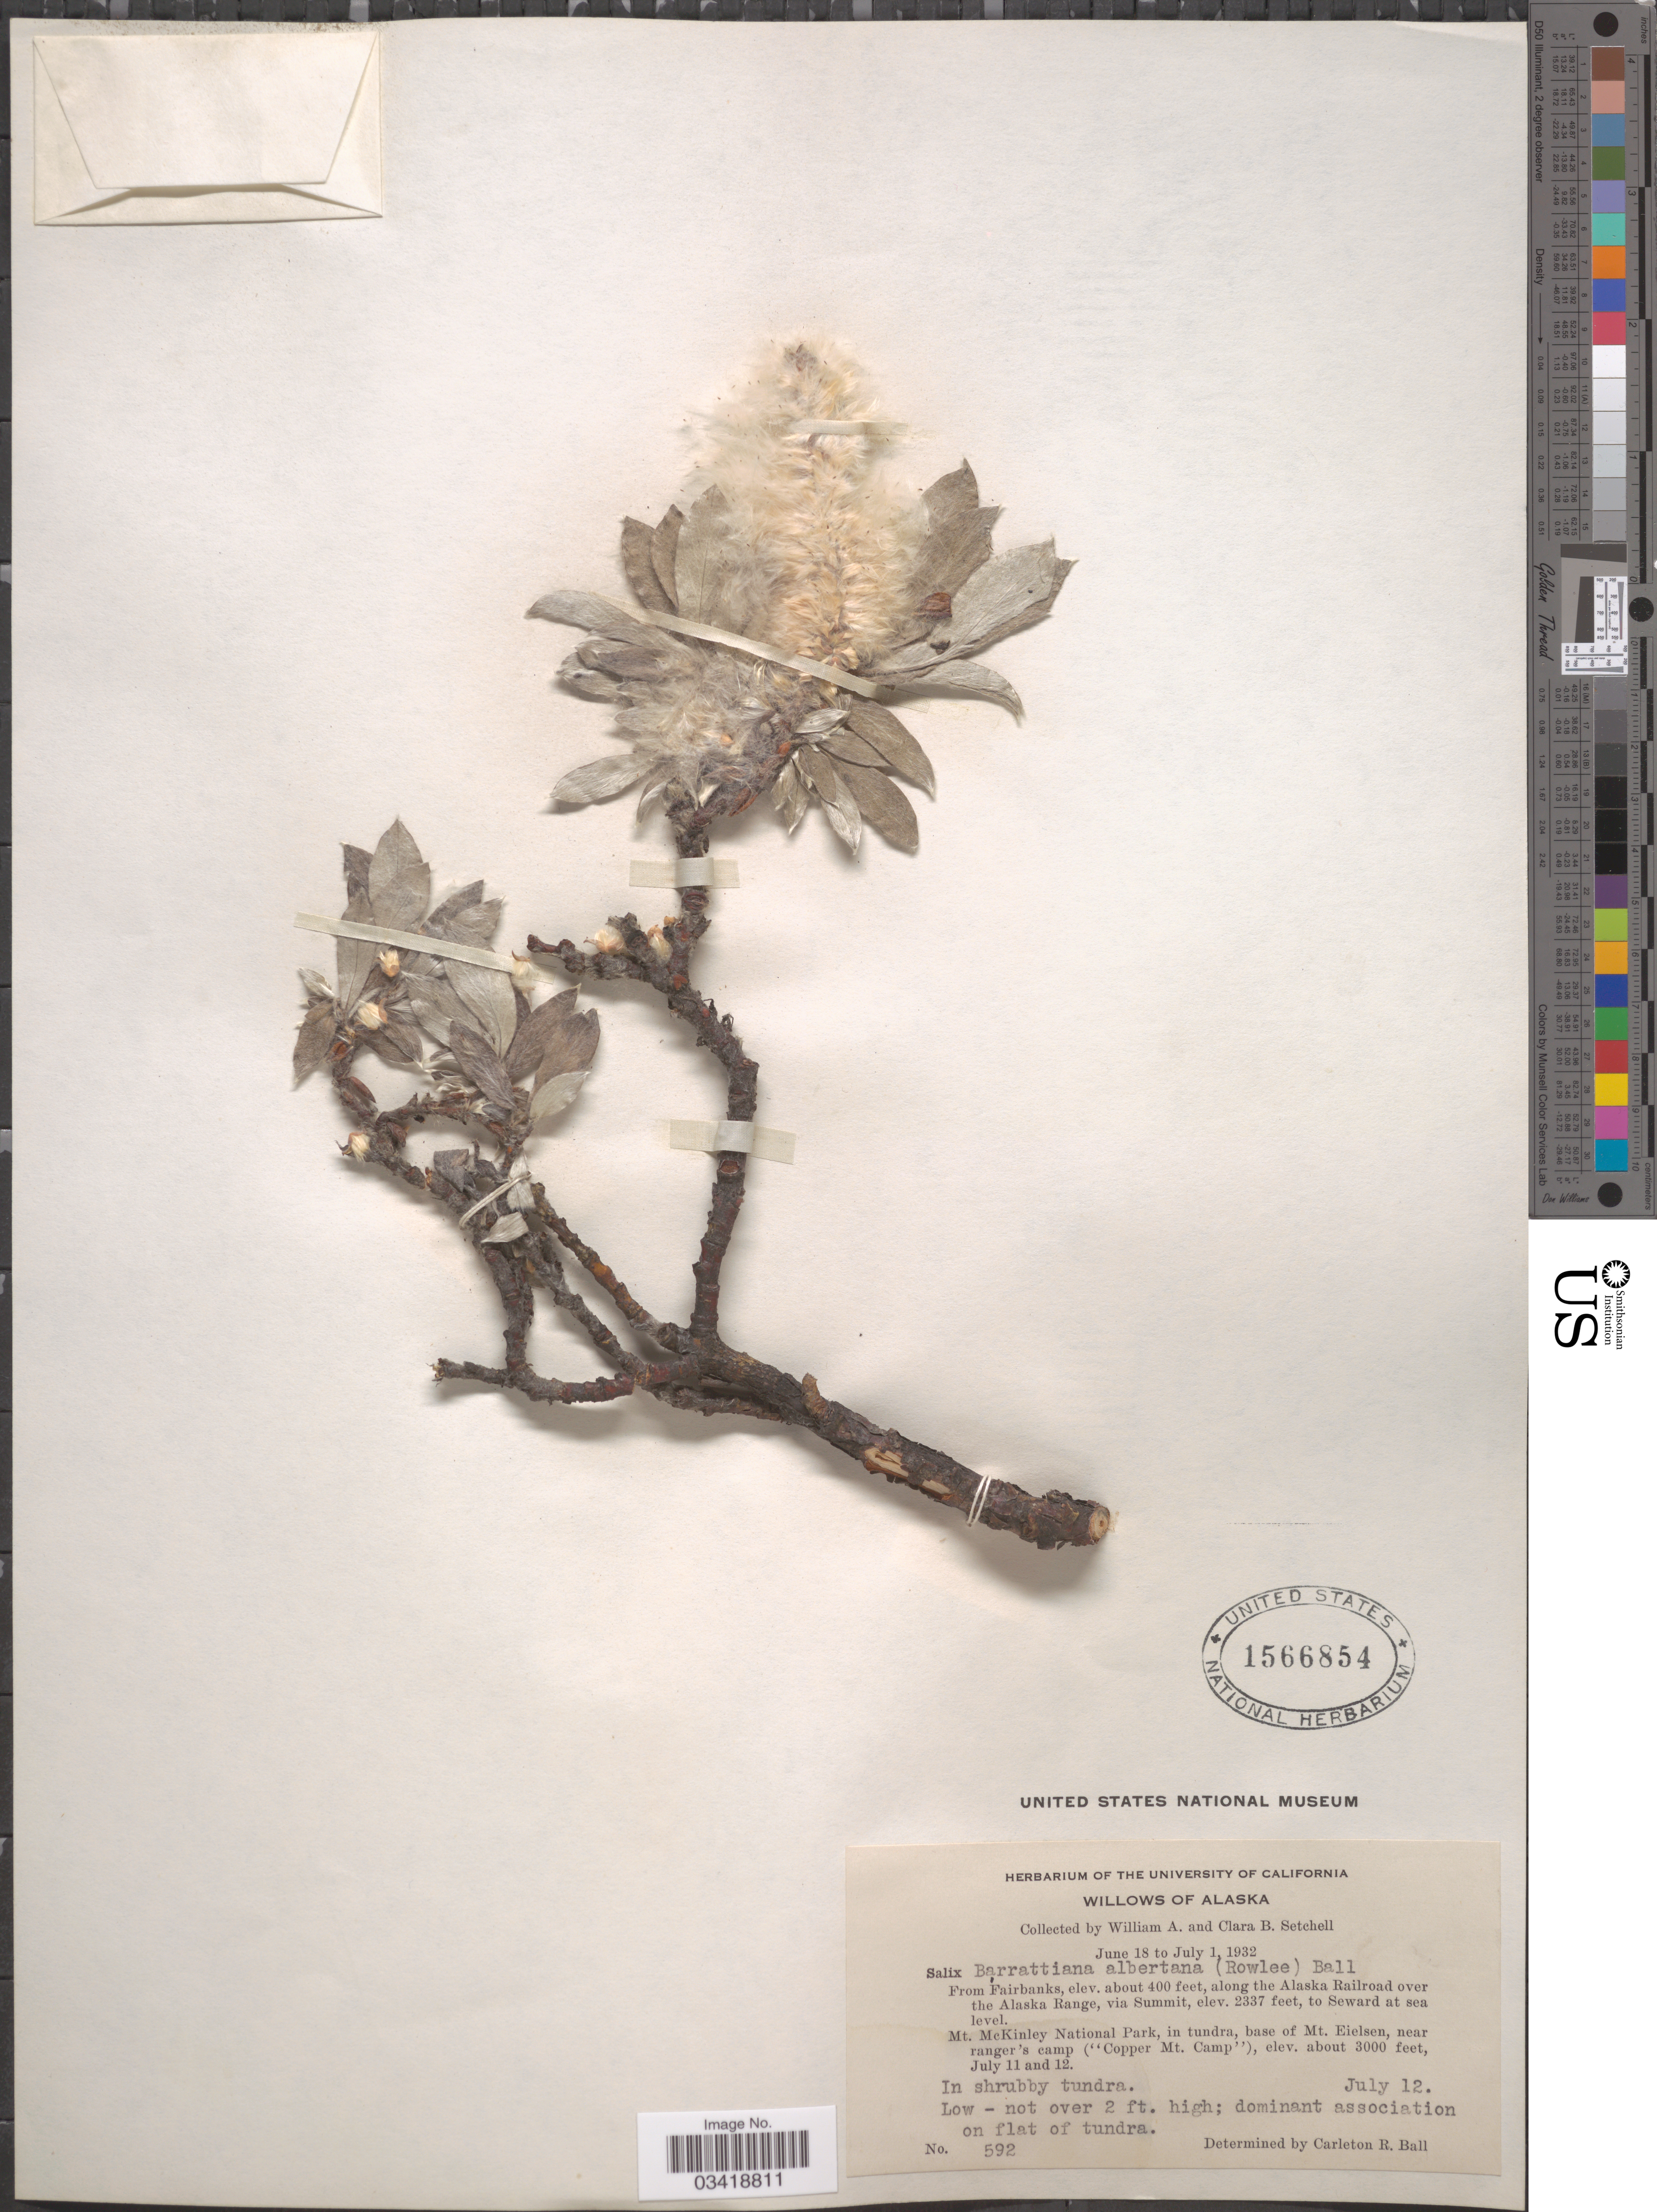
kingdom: Plantae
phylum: Tracheophyta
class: Magnoliopsida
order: Malpighiales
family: Salicaceae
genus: Salix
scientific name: Salix barrattiana var. albertana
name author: (Rowlee) C.R. Ball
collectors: W. Setchell & C. B. Setchell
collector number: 592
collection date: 1932-07-12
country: United States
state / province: Alaska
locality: From Fairbanks, along the Alaska Railroad over the Alaska Range, via Summit, to Seward. Mt. McKinley National Park, in tundra, base of Mt. Eielsen, near ranger's camp ("Copper Mt. Camp").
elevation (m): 914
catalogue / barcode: US 1566854